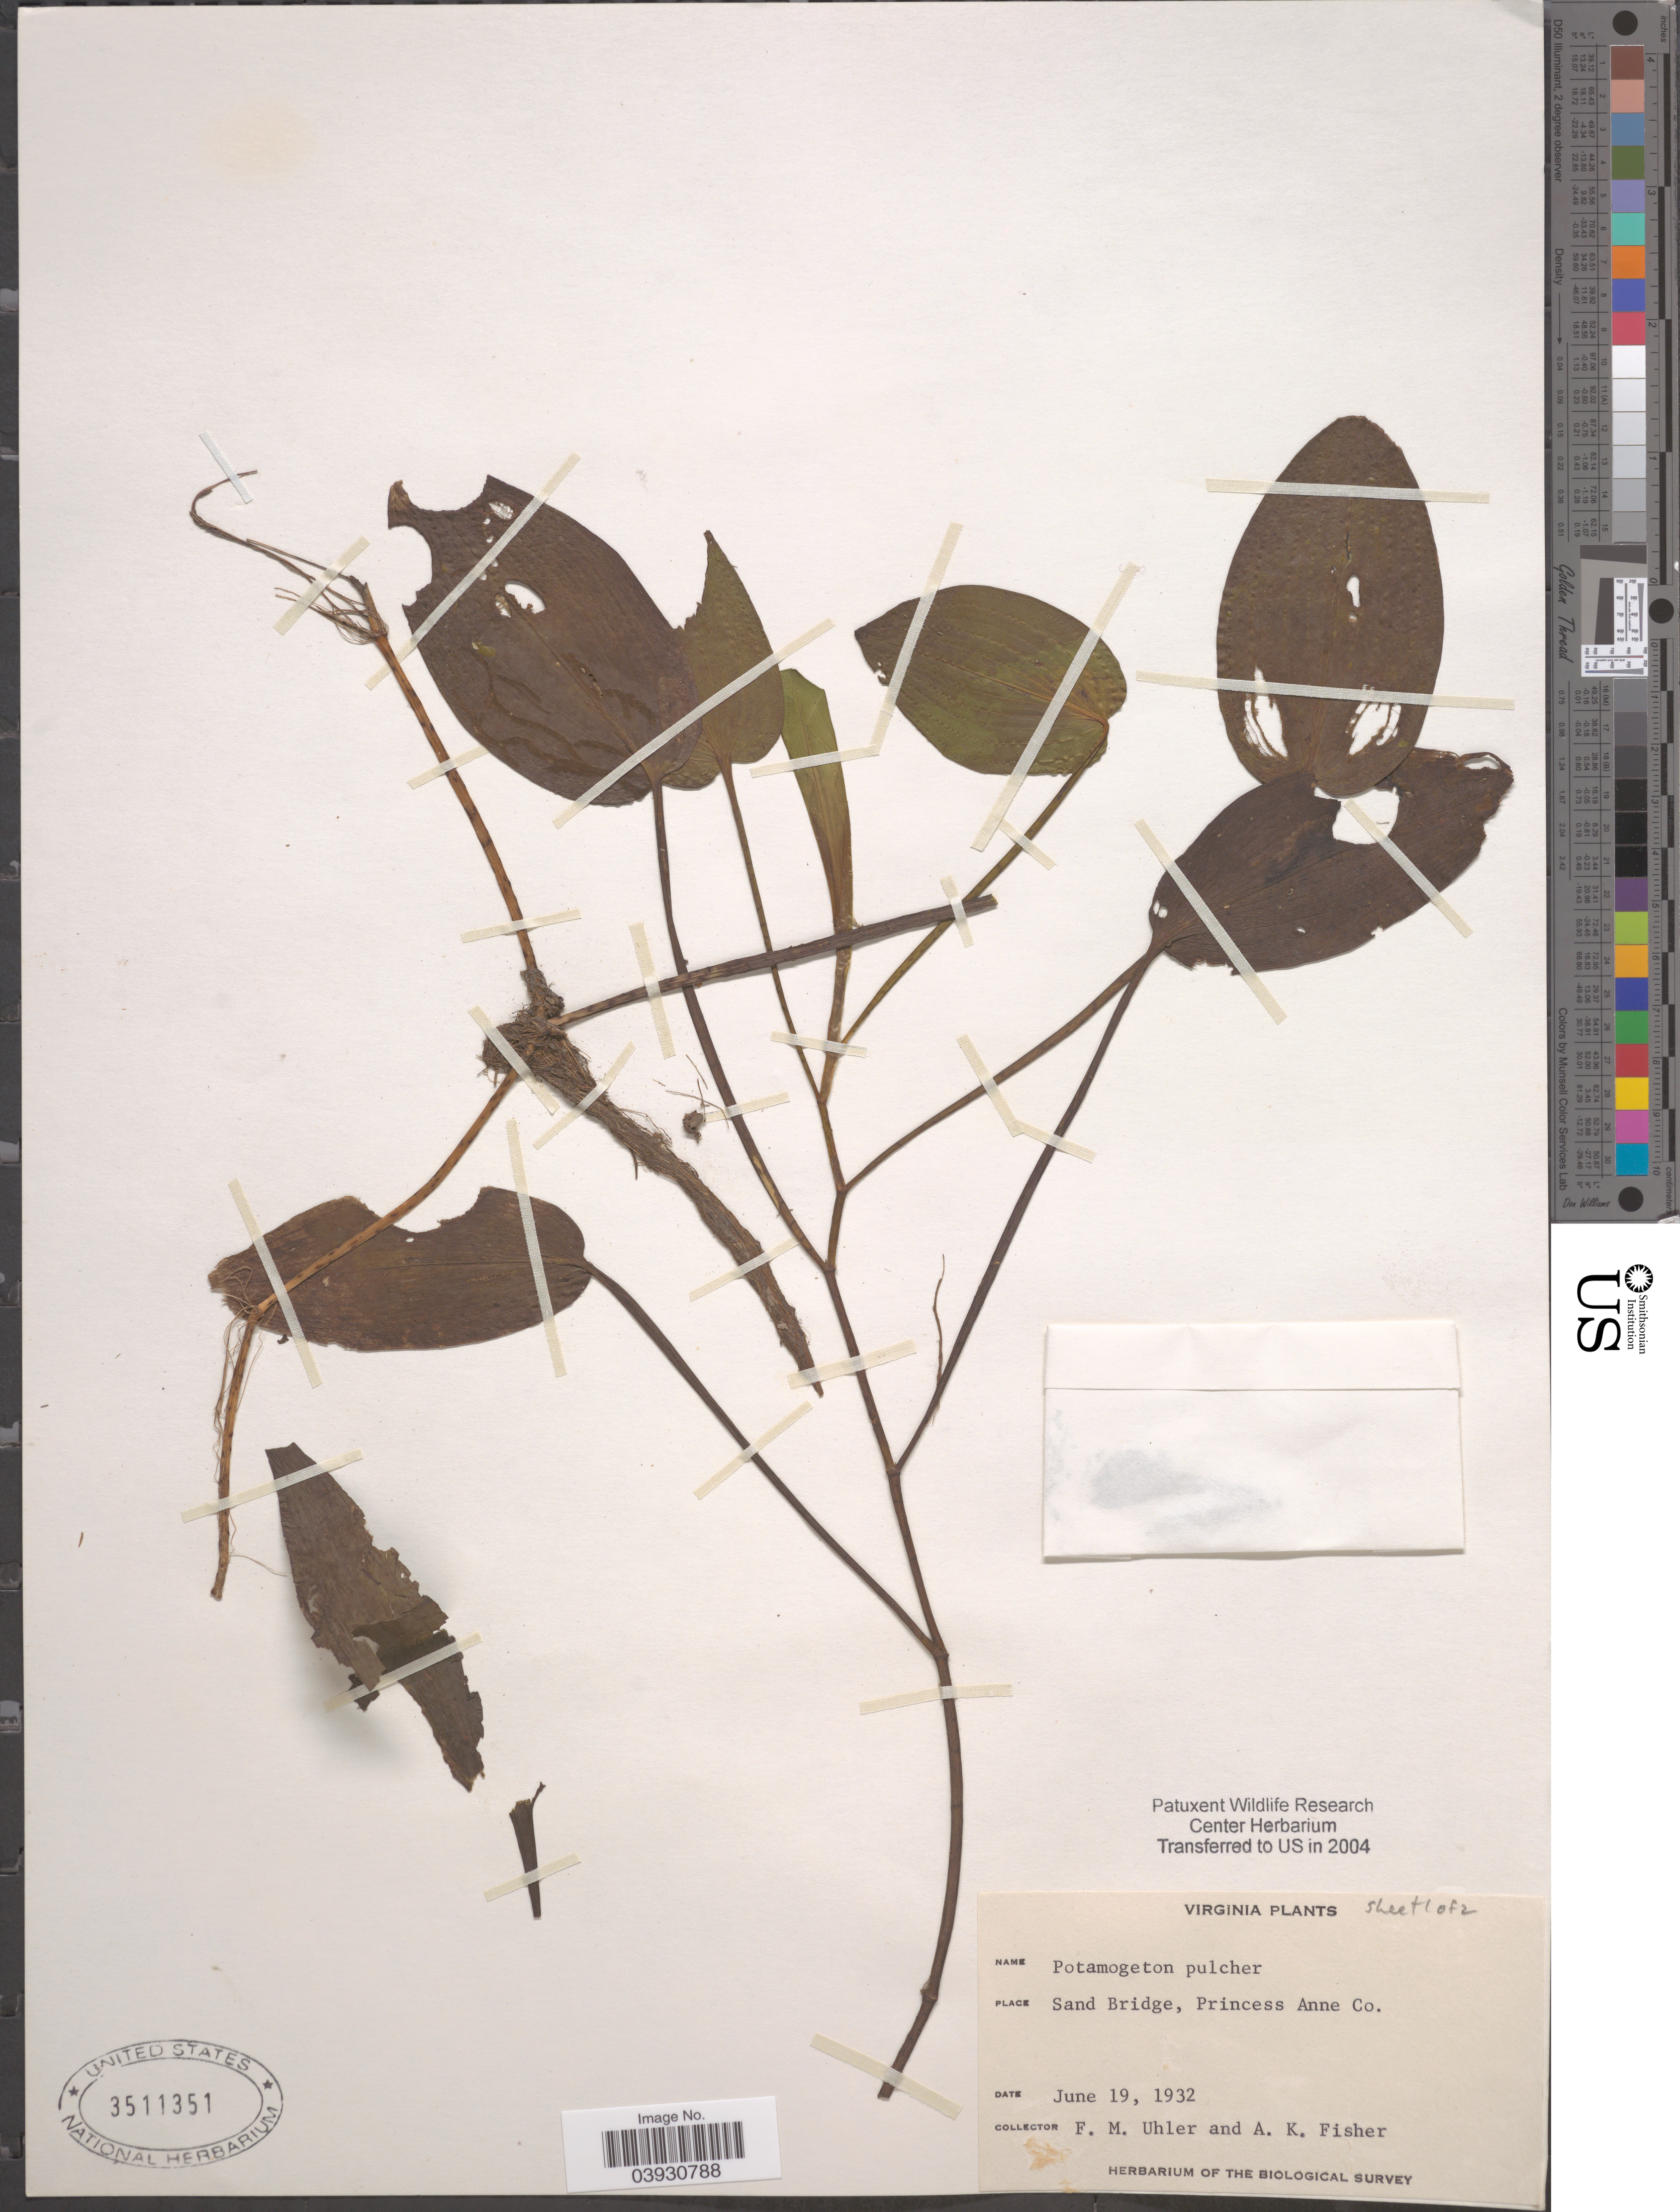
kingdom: Plantae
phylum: Tracheophyta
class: Liliopsida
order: Alismatales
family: Potamogetonaceae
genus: Potamogeton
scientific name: Potamogeton pulcher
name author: Tuck.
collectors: F. M. Uhler & A. K. Fisher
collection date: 1932-06-19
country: United States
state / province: Virginia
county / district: City of Virginia Beach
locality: Sand Bridge, Princess Anne Co.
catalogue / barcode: US 3511351